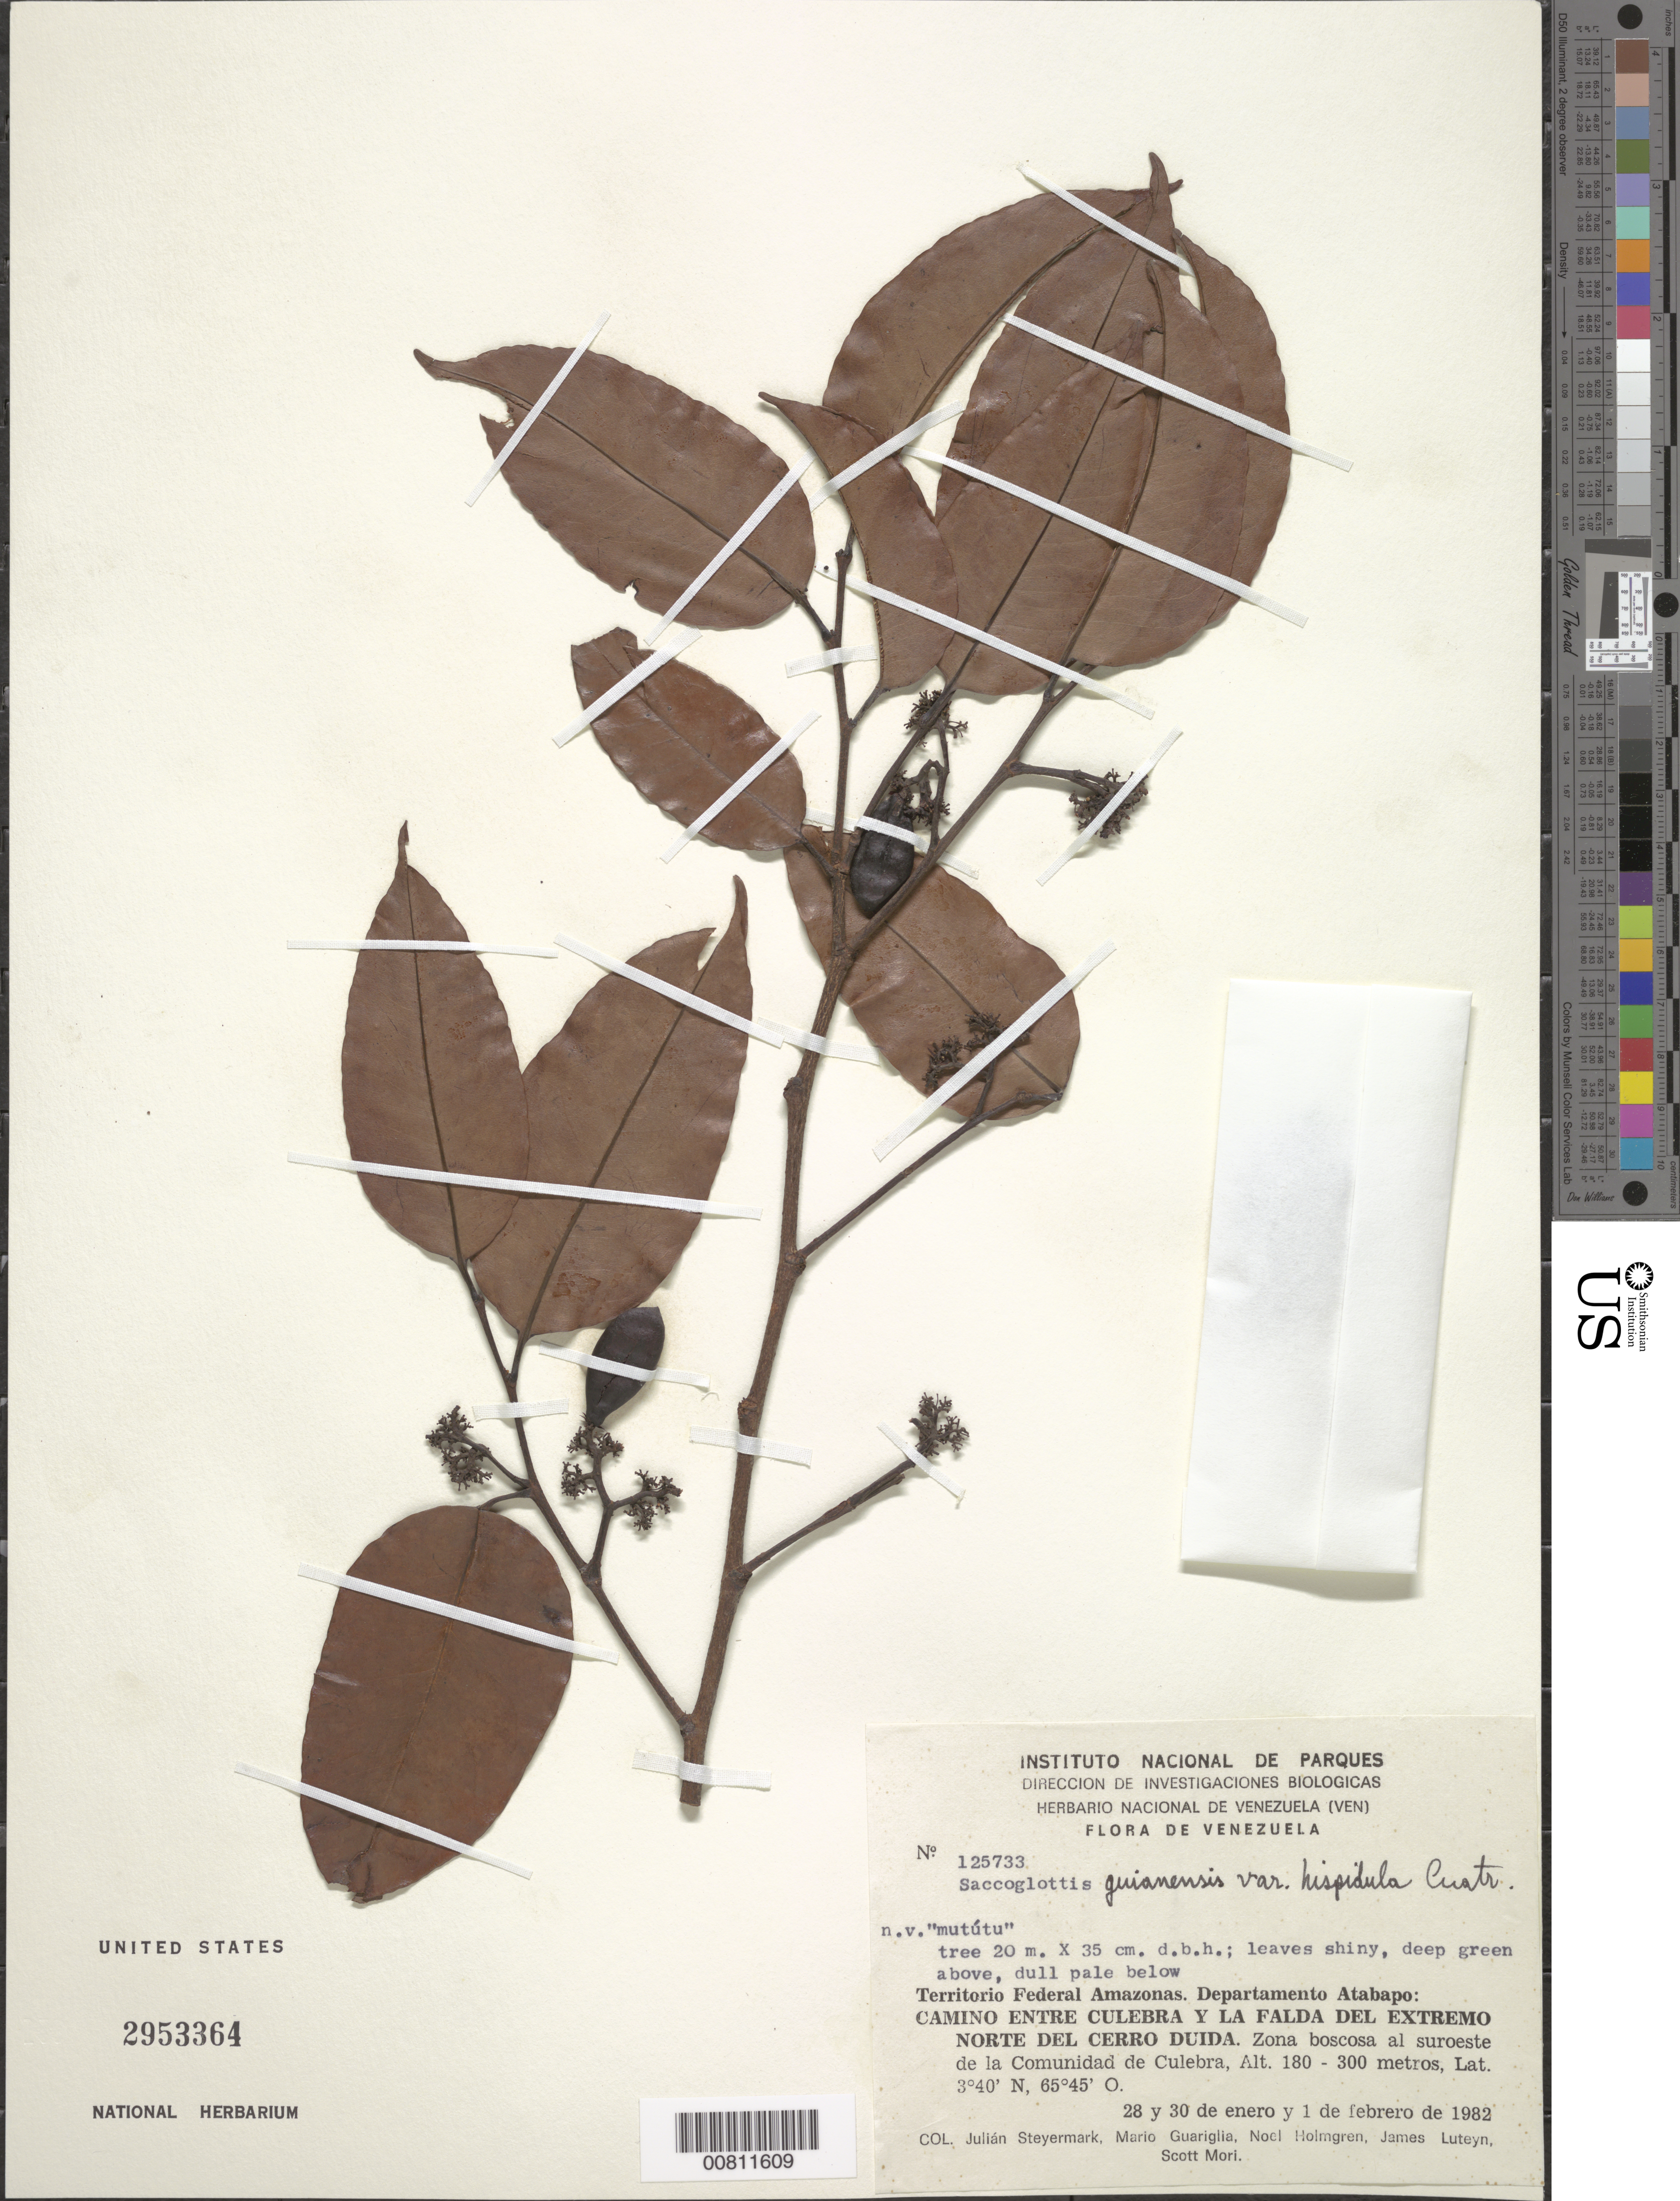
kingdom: Plantae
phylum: Tracheophyta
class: Magnoliopsida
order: Malpighiales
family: Humiriaceae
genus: Sacoglottis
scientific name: Sacoglottis guianensis var. hispidula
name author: Cuatrec.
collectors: J. Steyermark, M. Guariglia, N. H. Holmgren, J. L. Luteyn & S. Mori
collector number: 125733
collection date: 1982-01-28/1982-02-01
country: Venezuela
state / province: Amazonas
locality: Territorio Federal Amazonas. Departamento Atabapo: Camino entre Culebra y La Falda del Extremo Norte del Cerro Duida. Zona boscosa al suroeste de la Comunidad de Culebra.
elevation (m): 180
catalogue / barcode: US 2953364